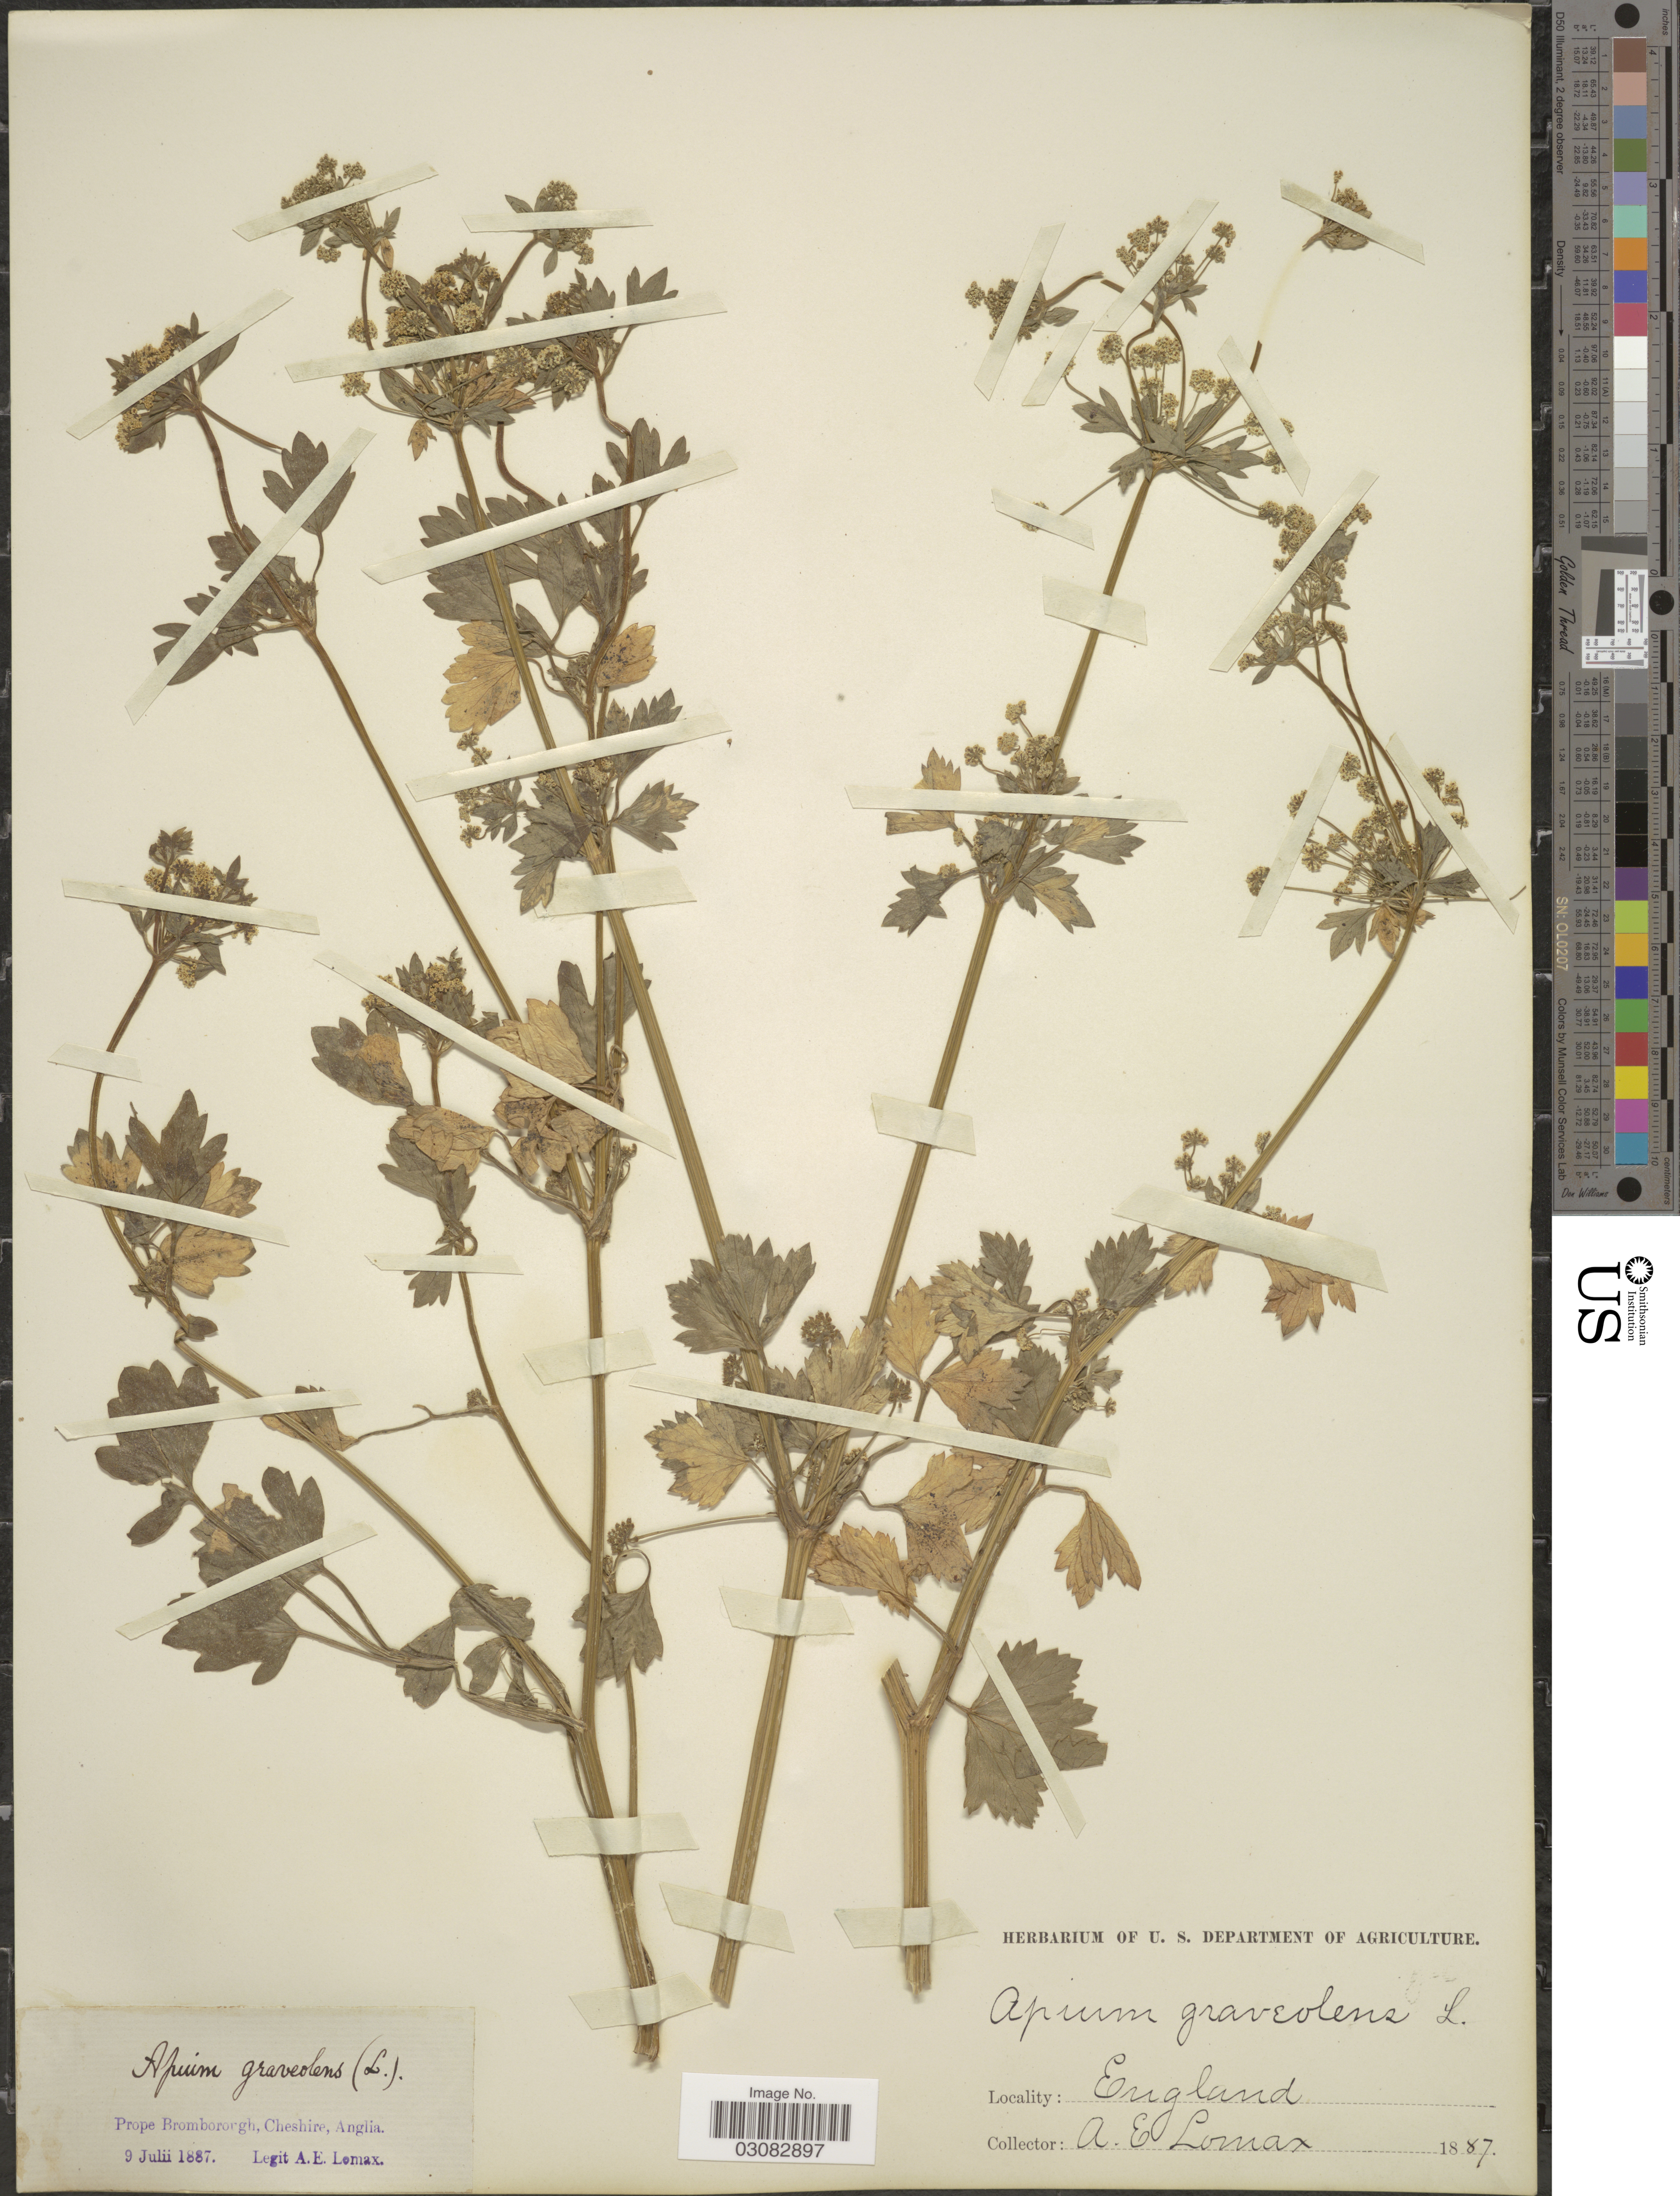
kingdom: Plantae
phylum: Tracheophyta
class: Magnoliopsida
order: Apiales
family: Apiaceae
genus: Apium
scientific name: Apium graveolens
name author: L.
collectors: A. Lomax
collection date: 1887-07-09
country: United Kingdom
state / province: England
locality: Prope Bromborough, Cheshire, Anglia.